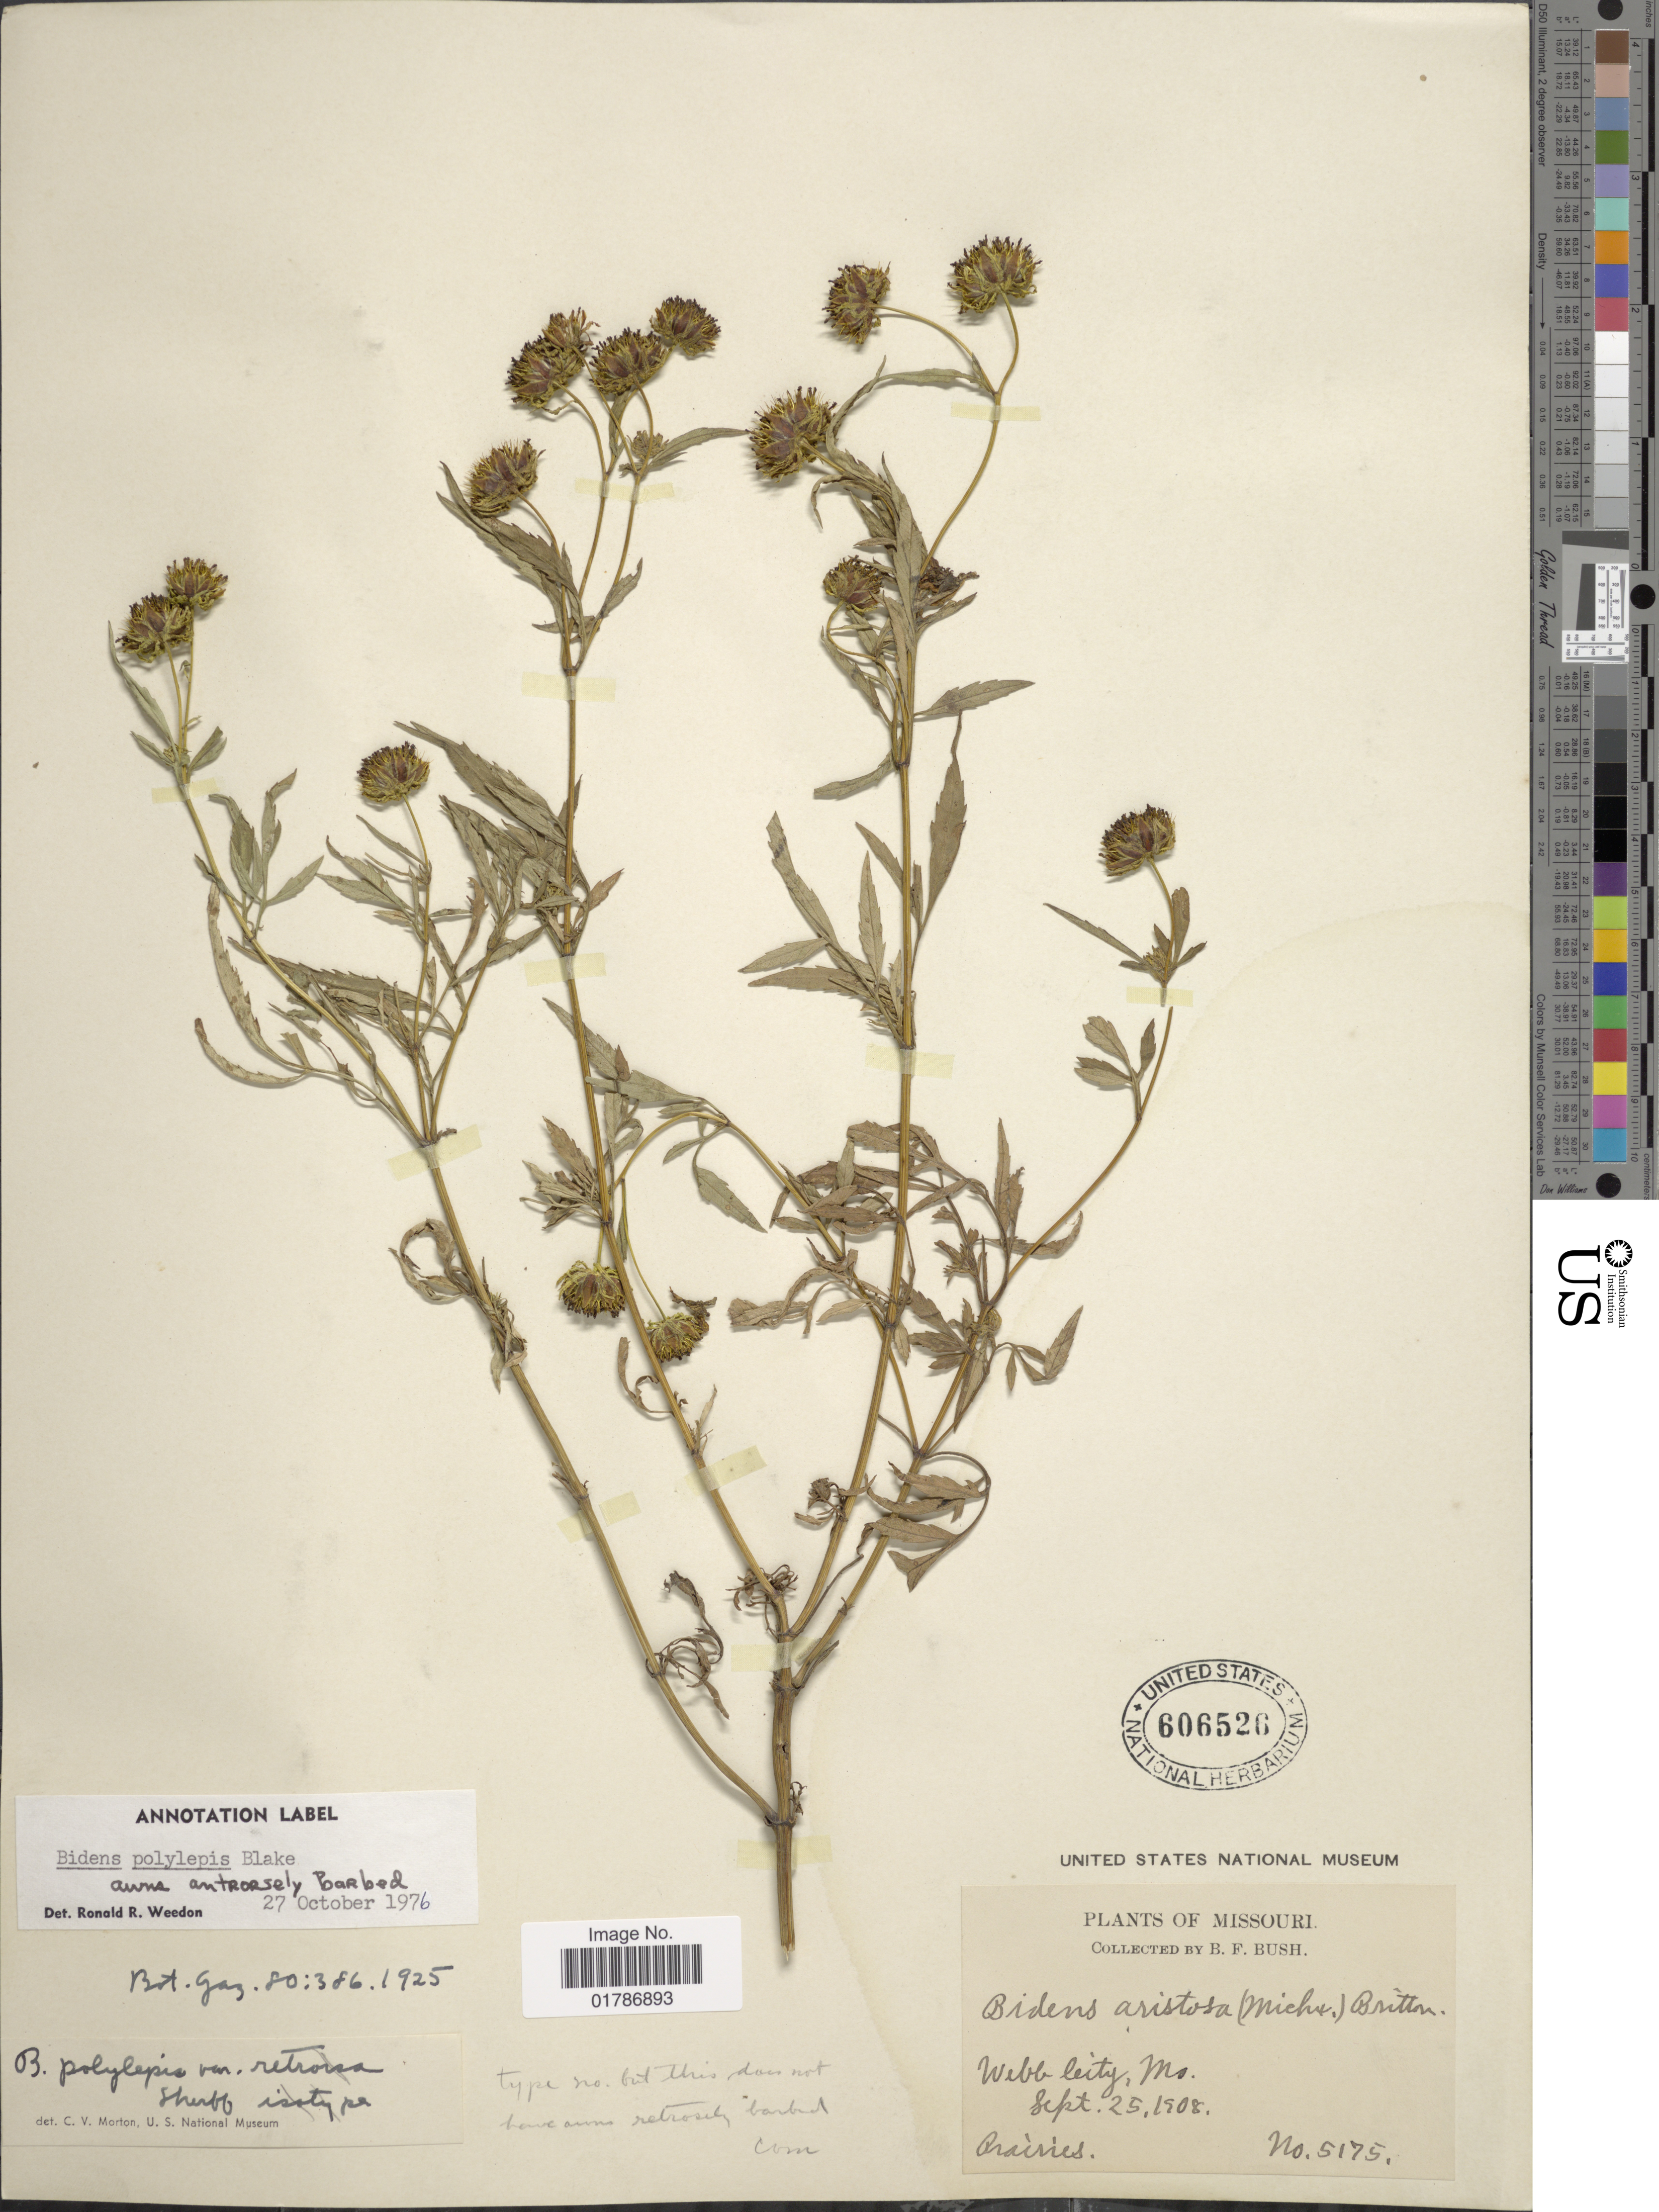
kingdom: Plantae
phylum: Tracheophyta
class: Magnoliopsida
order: Asterales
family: Asteraceae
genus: Bidens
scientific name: Bidens polylepis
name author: S.F. Blake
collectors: B. F. Bush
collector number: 5175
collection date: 1908-09-25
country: United States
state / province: Missouri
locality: Webb City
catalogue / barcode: US 606526